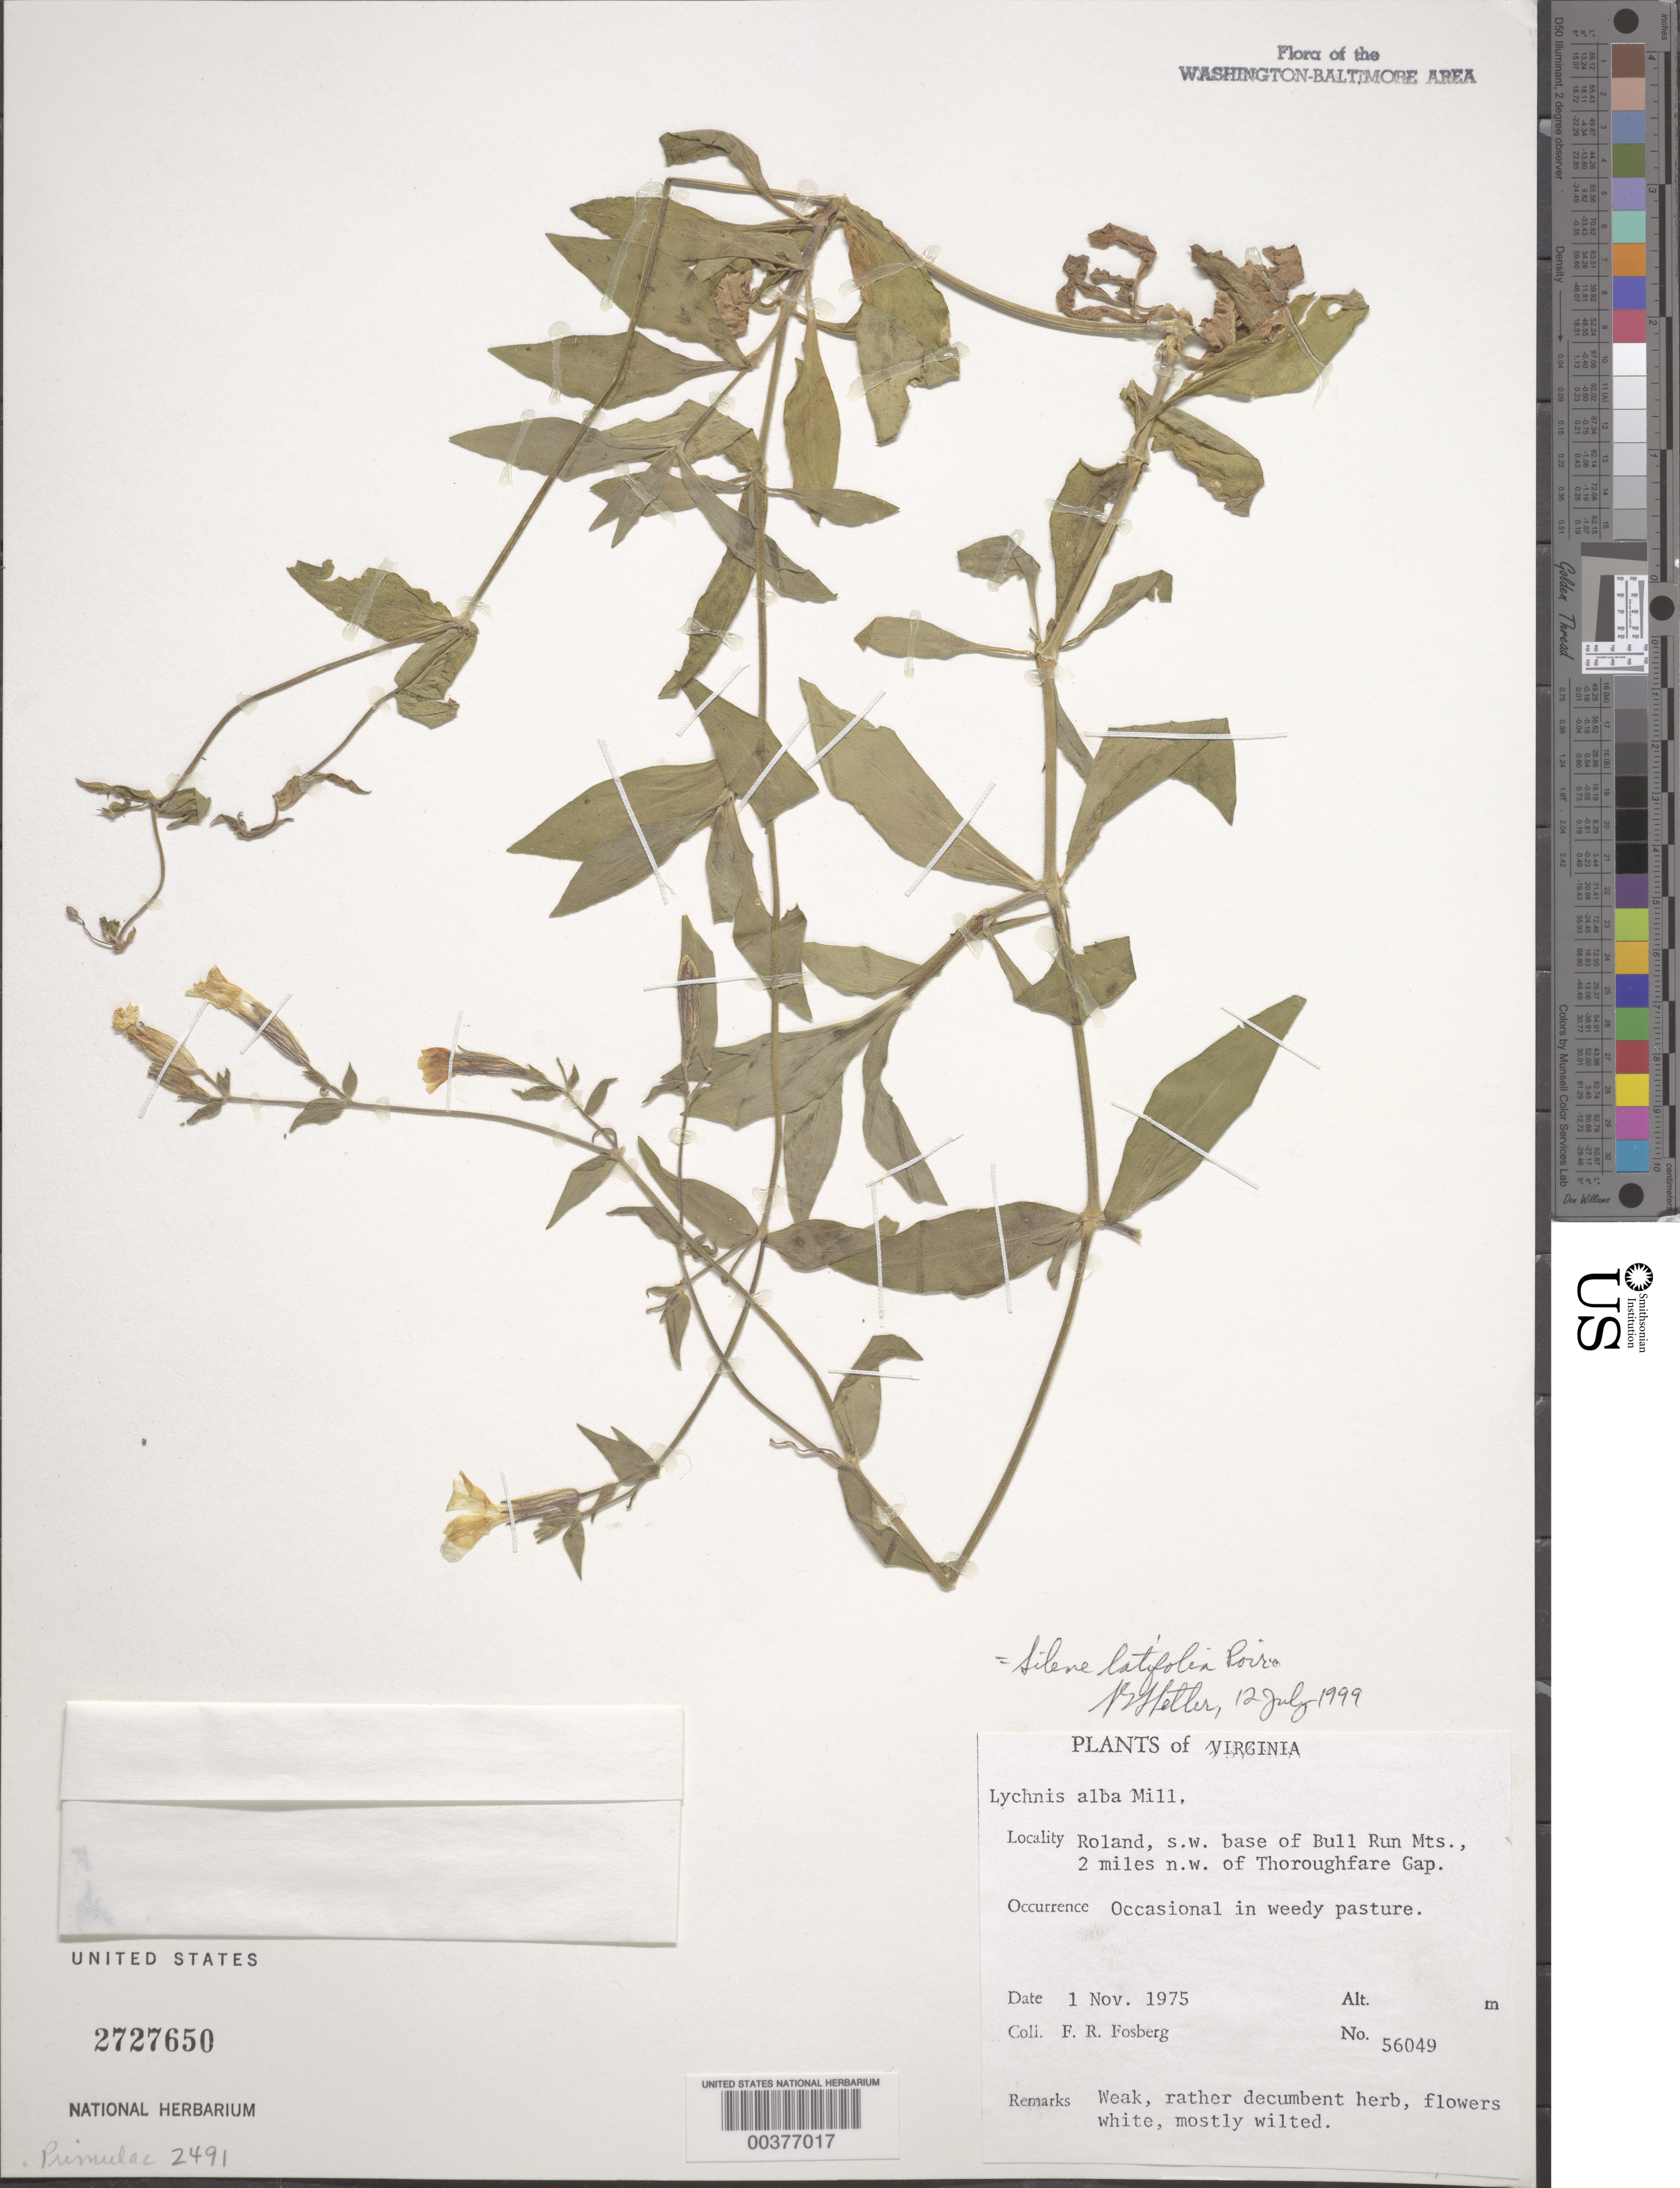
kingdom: Plantae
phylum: Tracheophyta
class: Magnoliopsida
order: Caryophyllales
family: Caryophyllaceae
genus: Silene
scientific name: Silene latifolia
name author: Poir.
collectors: F. R. Fosberg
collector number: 56049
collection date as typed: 01 Nov 1975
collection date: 1975-11-01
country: United States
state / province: Virginia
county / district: Fauquier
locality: Roland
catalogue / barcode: US 2727650